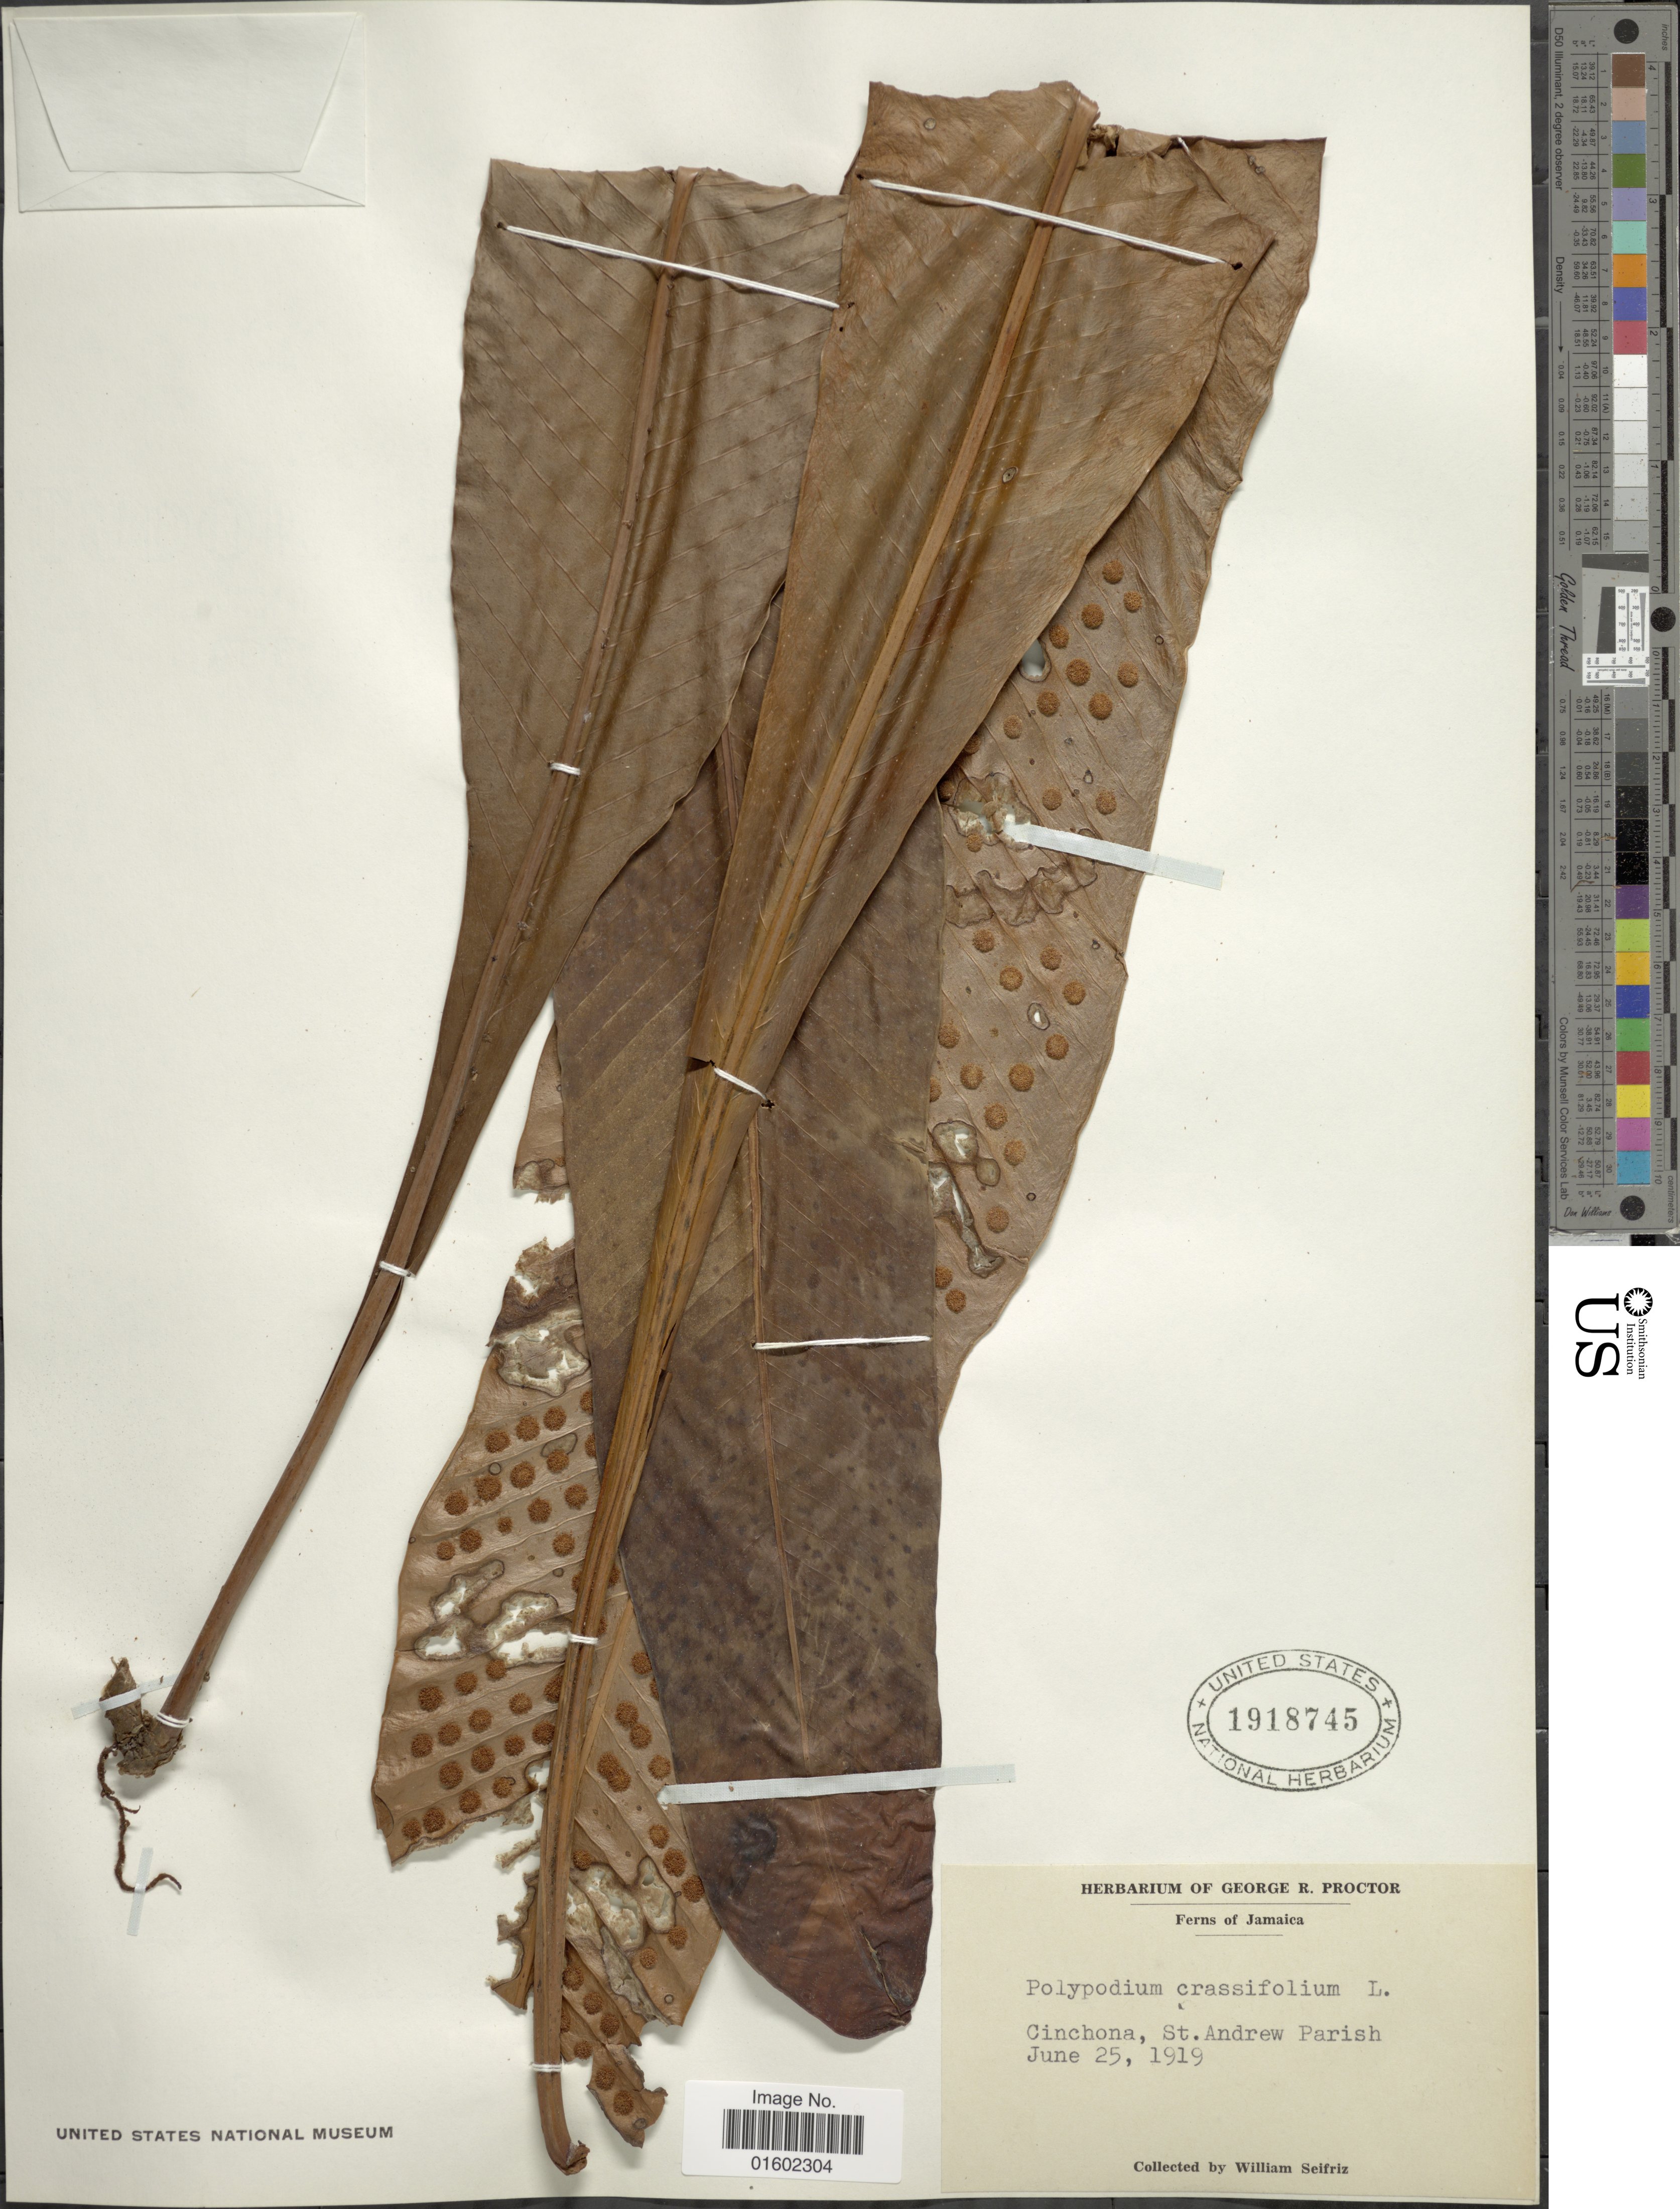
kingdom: Plantae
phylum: Tracheophyta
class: Polypodiopsida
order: Polypodiales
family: Polypodiaceae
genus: Niphidium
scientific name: Niphidium crassifolium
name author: (L.) Lellinger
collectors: W. Seifriz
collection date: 1919-06-25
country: Jamaica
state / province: Saint Andrew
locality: Cinchona, St. Andrew Parish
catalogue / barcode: US 1918745